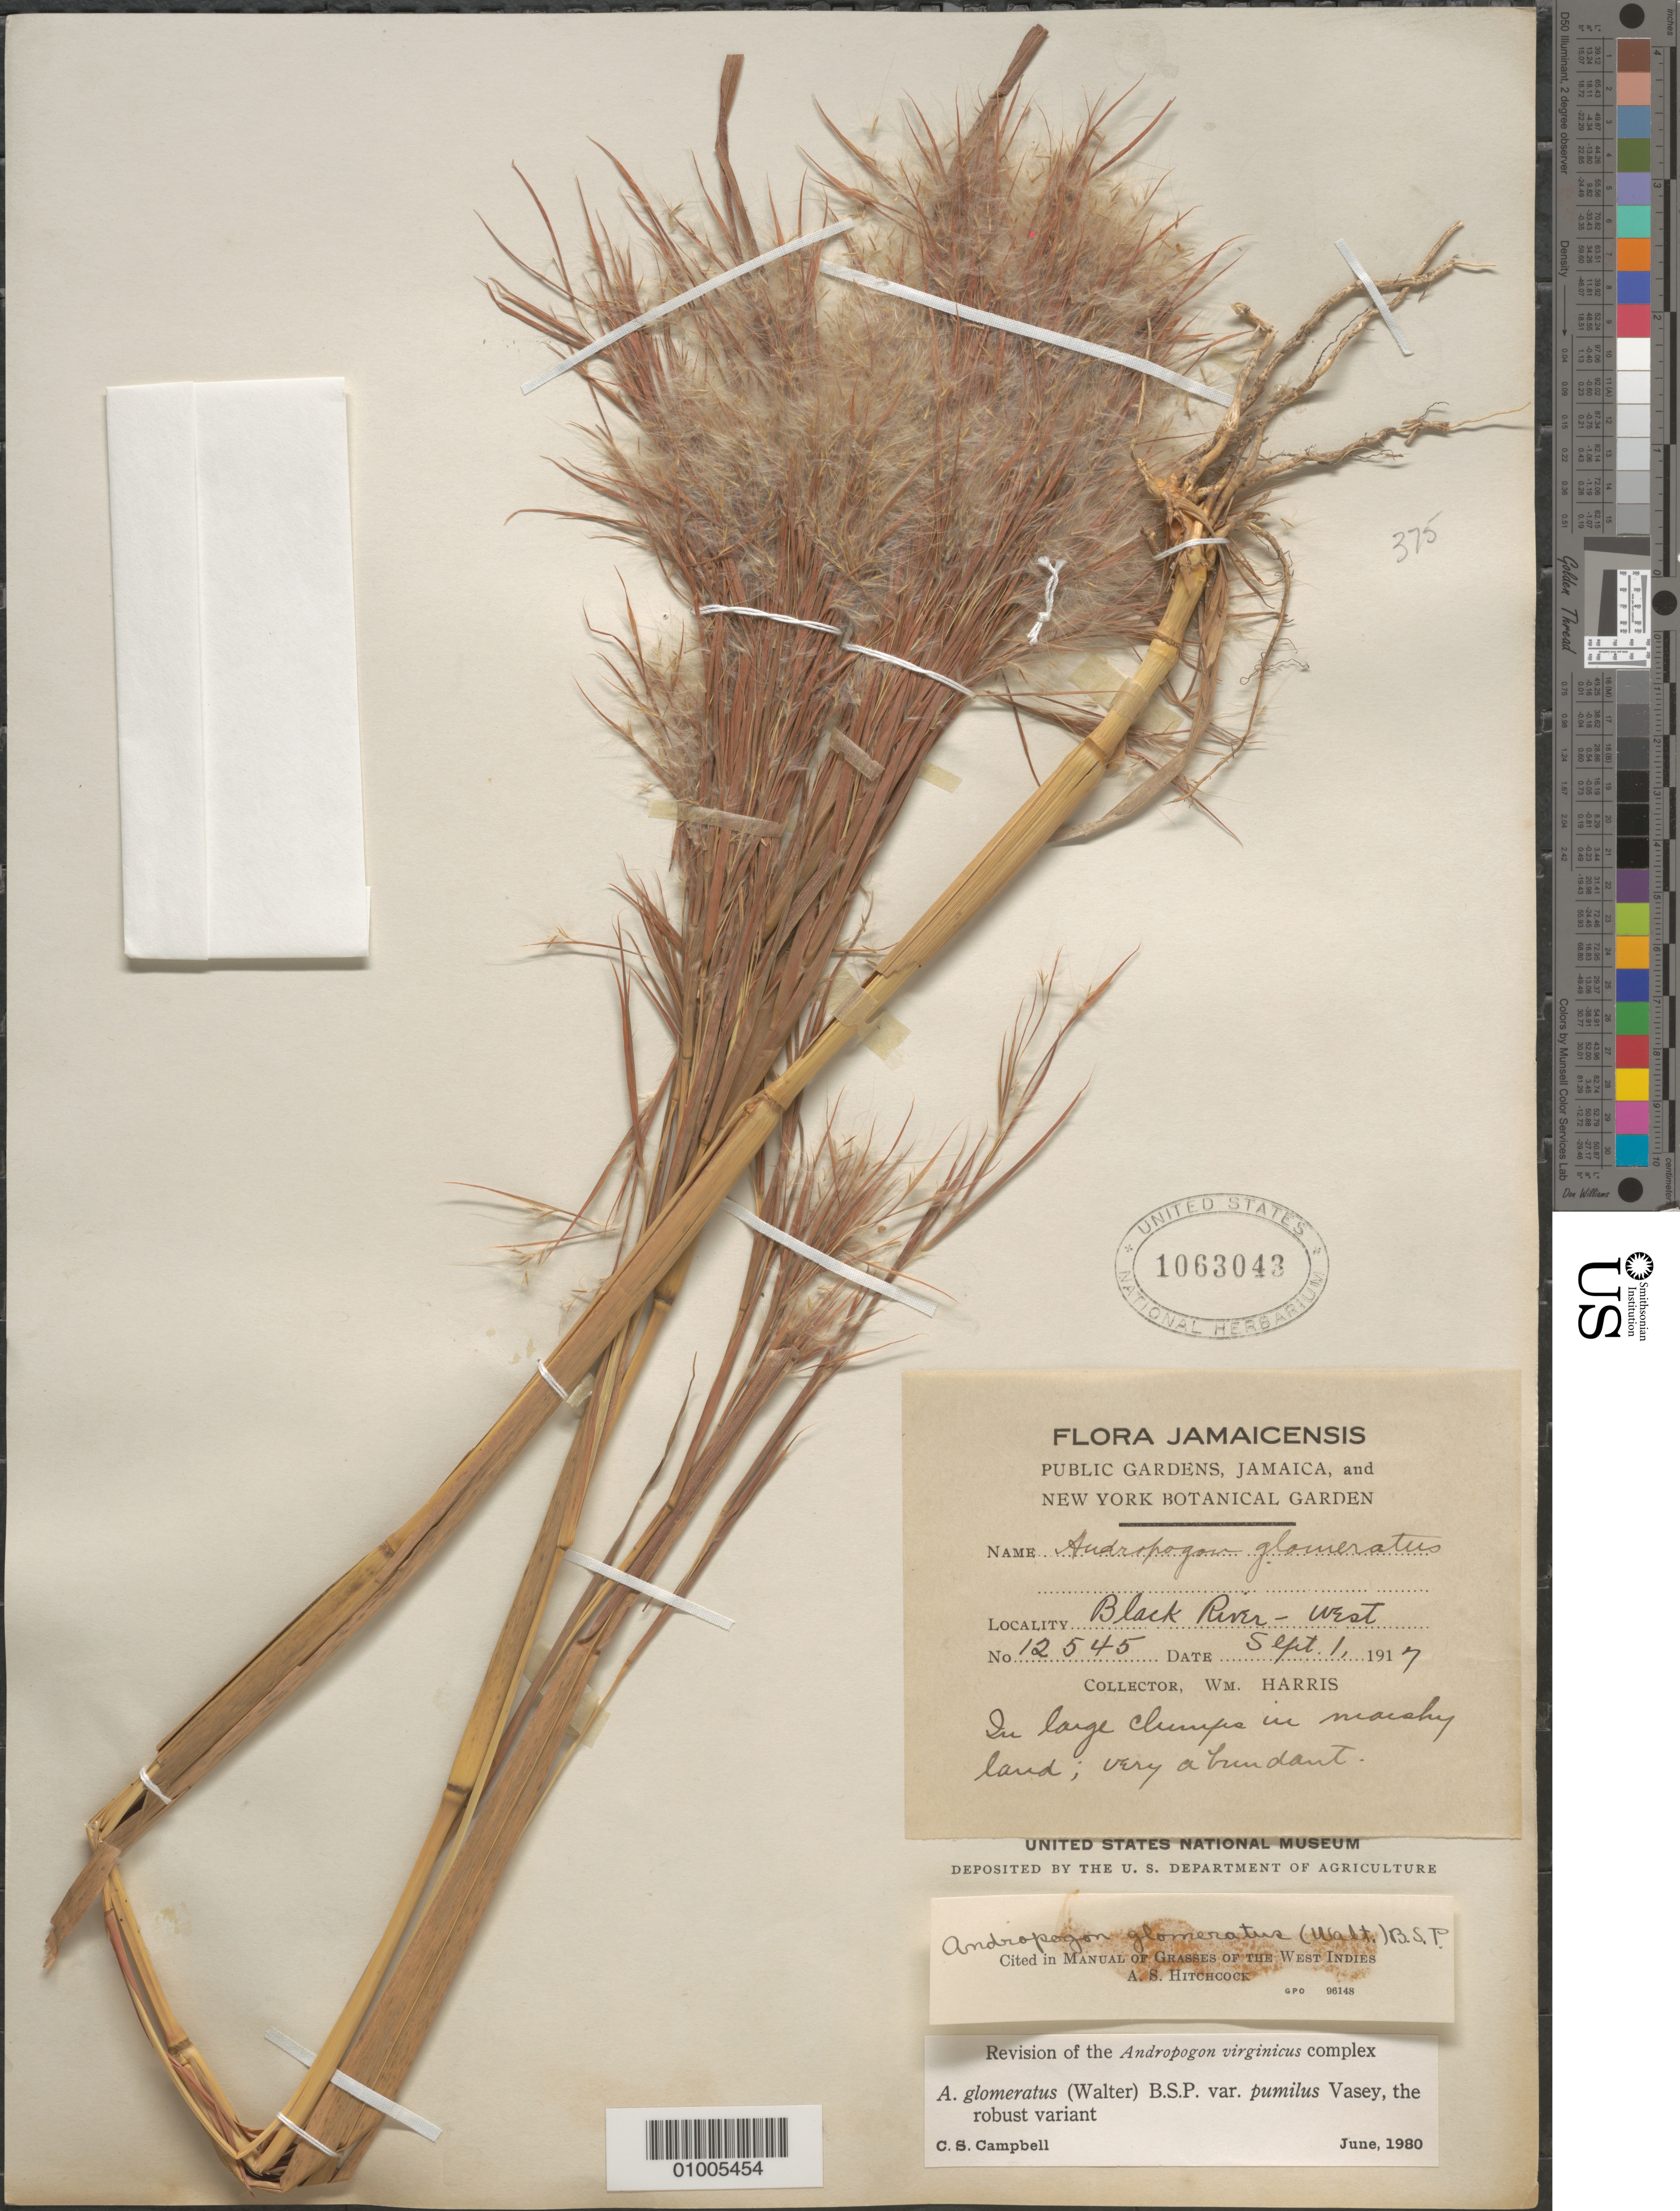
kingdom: Plantae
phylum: Tracheophyta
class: Liliopsida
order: Poales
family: Poaceae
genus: Andropogon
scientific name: Andropogon glomeratus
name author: (Walter) Britton, Stearns & Poggenb.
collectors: W. H. Harris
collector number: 12545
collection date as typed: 01 Sep 1917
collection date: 1917-09-01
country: Jamaica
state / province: Saint Elizabeth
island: Jamaica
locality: In large clumps in marshy land, very abundant. Black River - west.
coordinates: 0 N, 0 E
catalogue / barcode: US 1063043